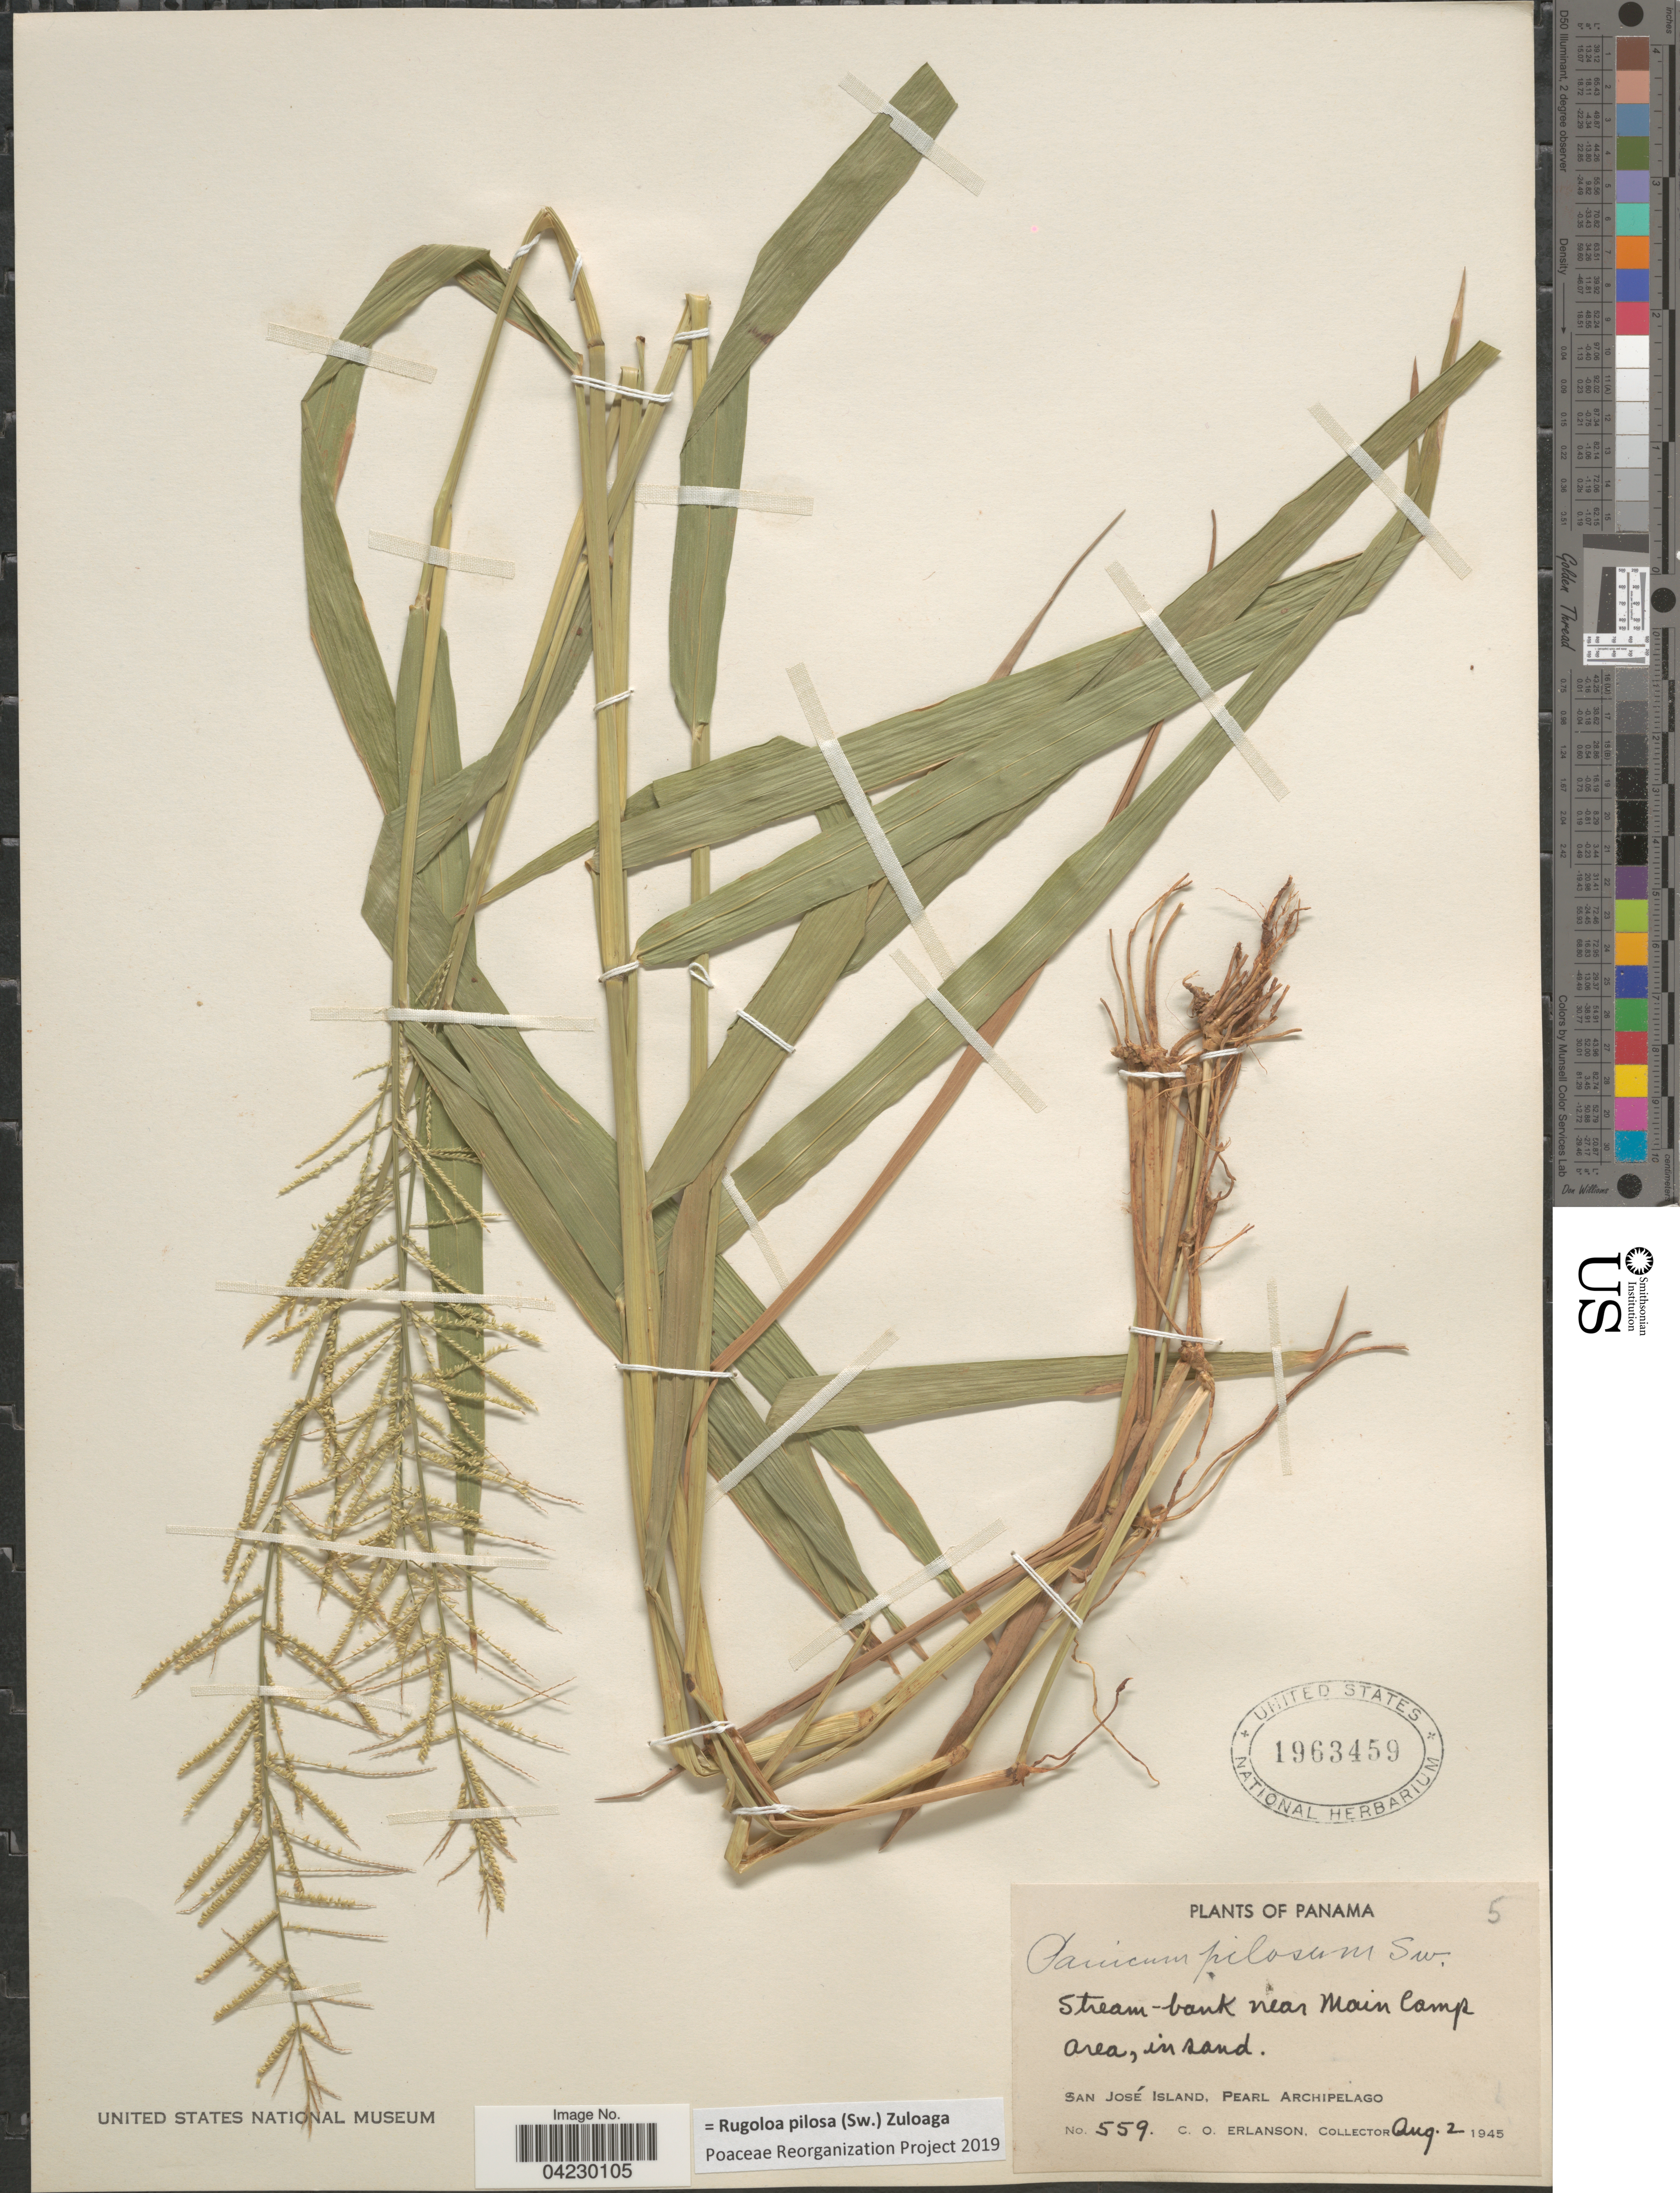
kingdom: Plantae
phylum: Tracheophyta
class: Liliopsida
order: Poales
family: Poaceae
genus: Rugoloa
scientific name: Rugoloa pilosa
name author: (Sw.) Zuloaga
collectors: C. O. Erlanson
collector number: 559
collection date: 1945-08-02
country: Panama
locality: Stream-bank near Main Camp area, in sand. San José Island, Pearl Archipelago.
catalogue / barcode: US 1963459